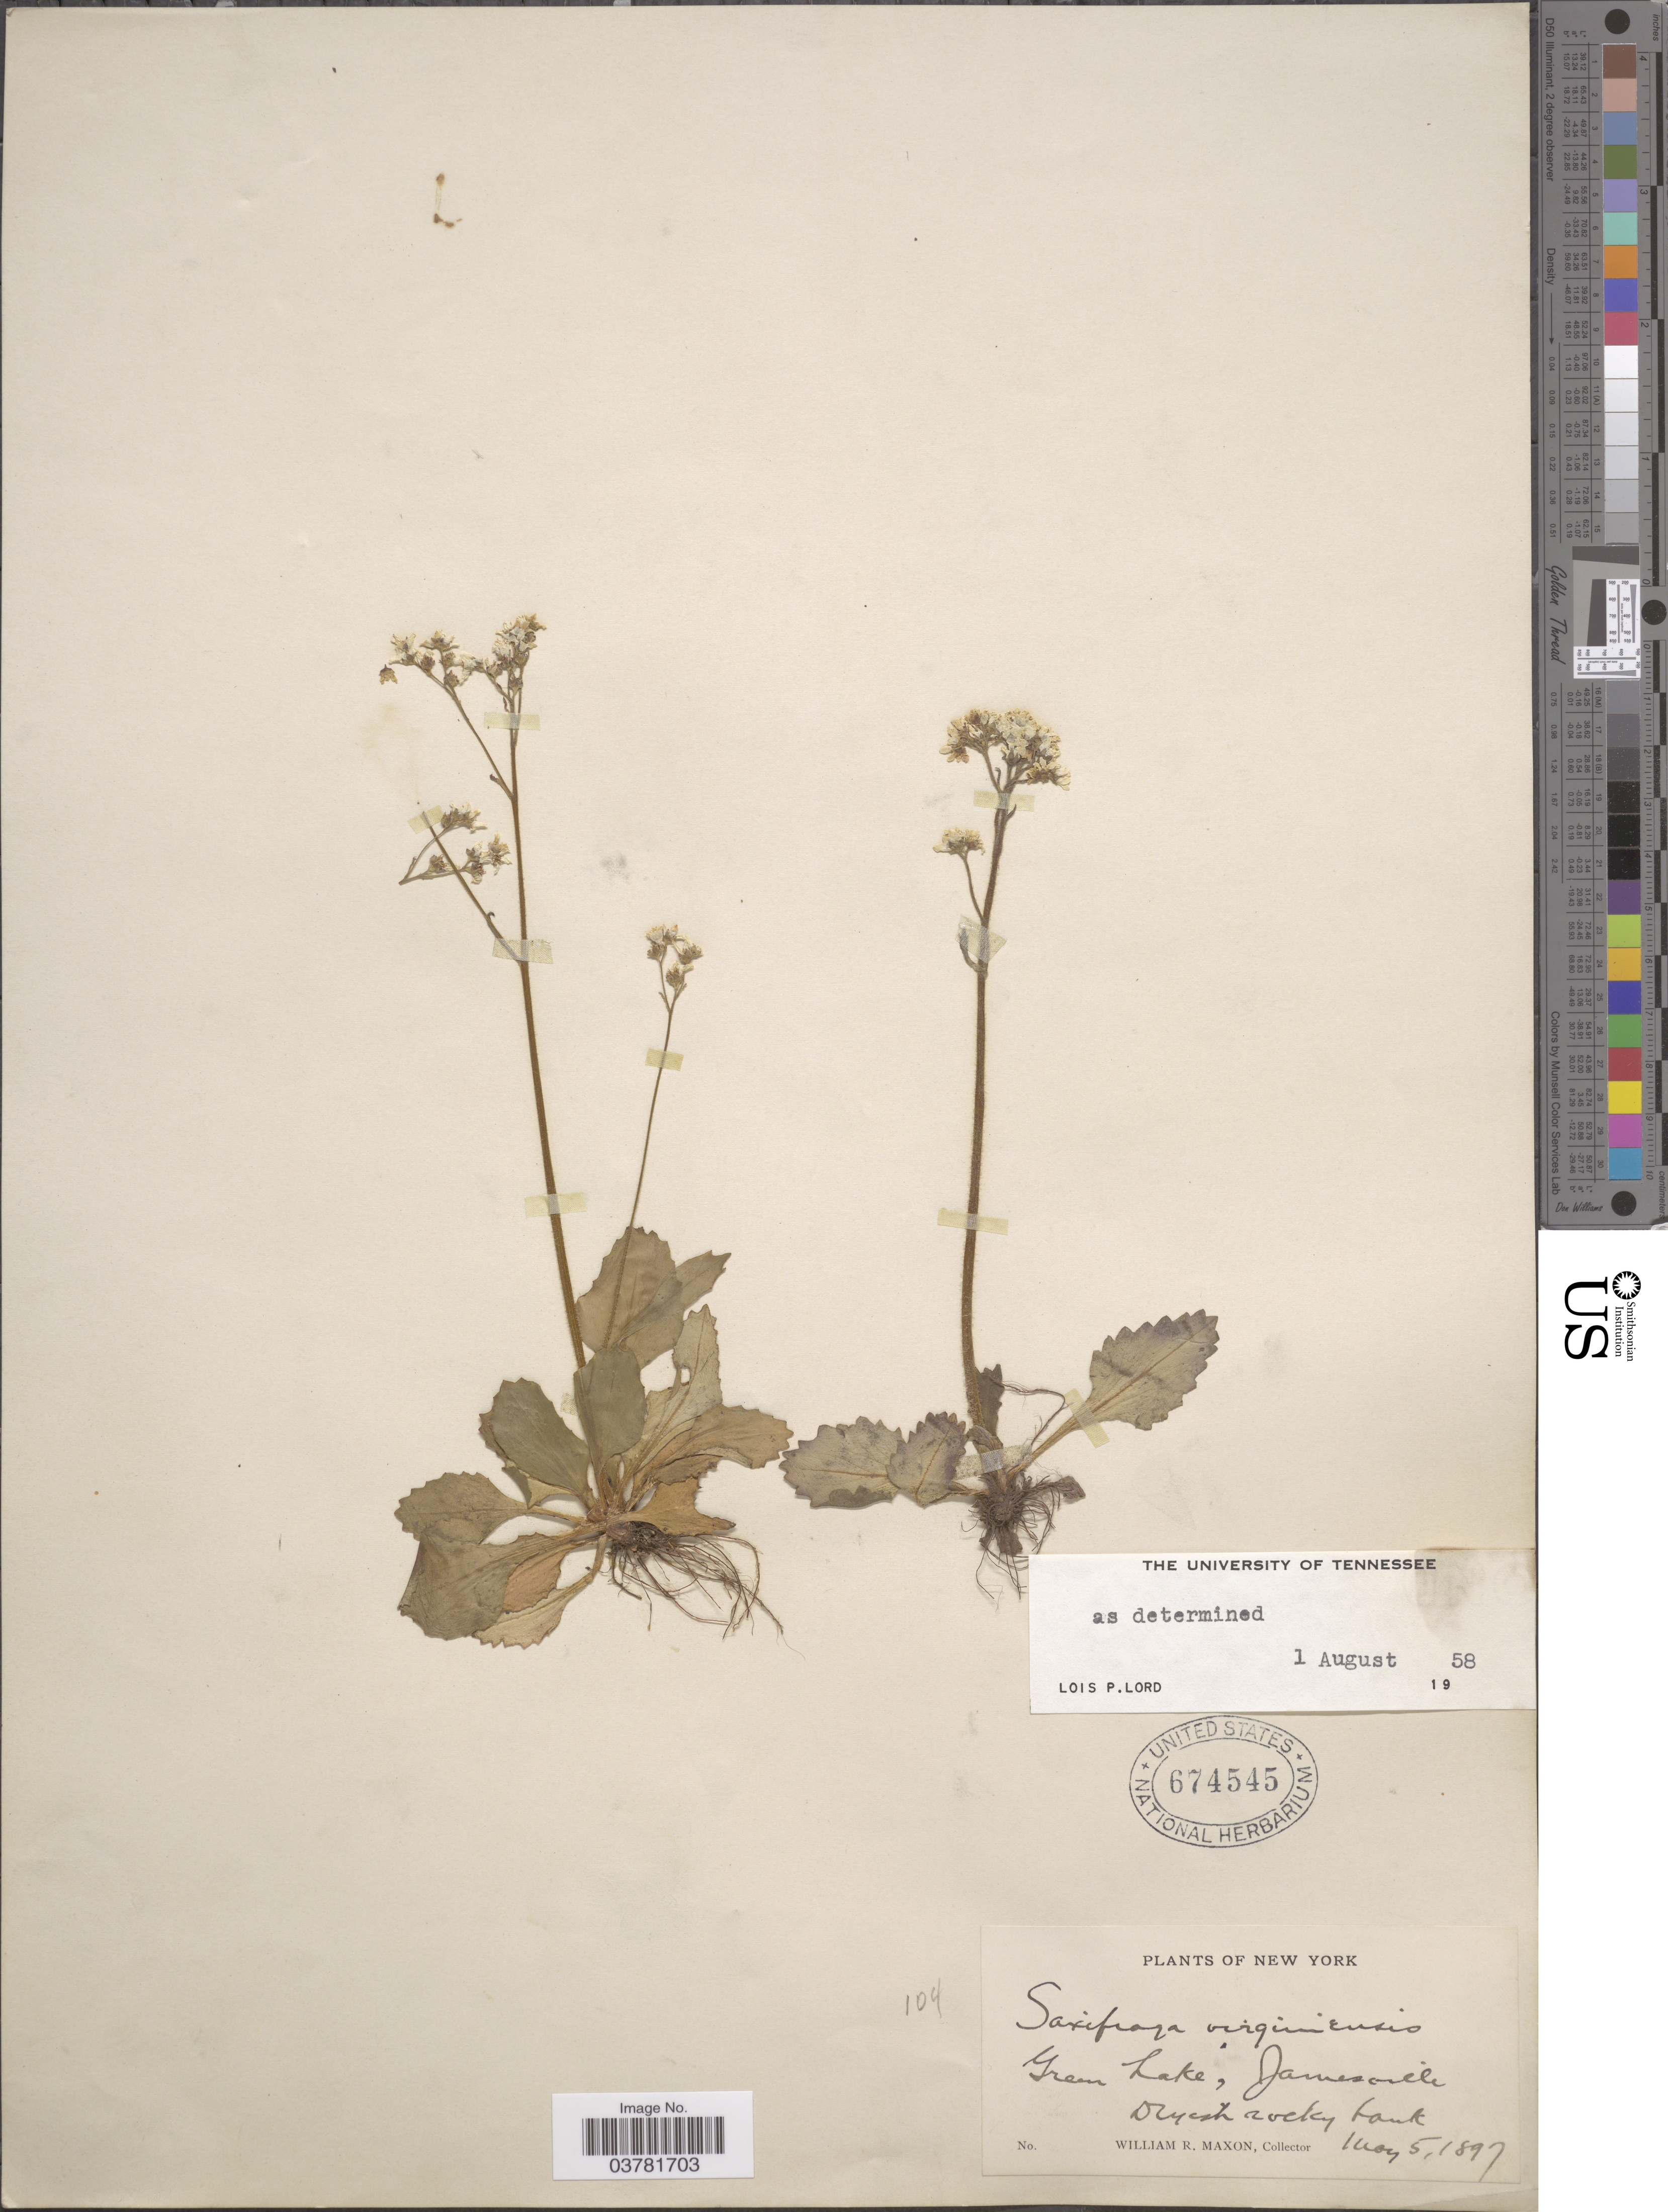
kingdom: Plantae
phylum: Tracheophyta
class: Magnoliopsida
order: Saxifragales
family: Saxifragaceae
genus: Micranthes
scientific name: Micranthes virginiensis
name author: (Michx.) Small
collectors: W. R. Maxon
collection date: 1897-05-05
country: United States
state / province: New York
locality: Green Lake, Jamesville.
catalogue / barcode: US 674545